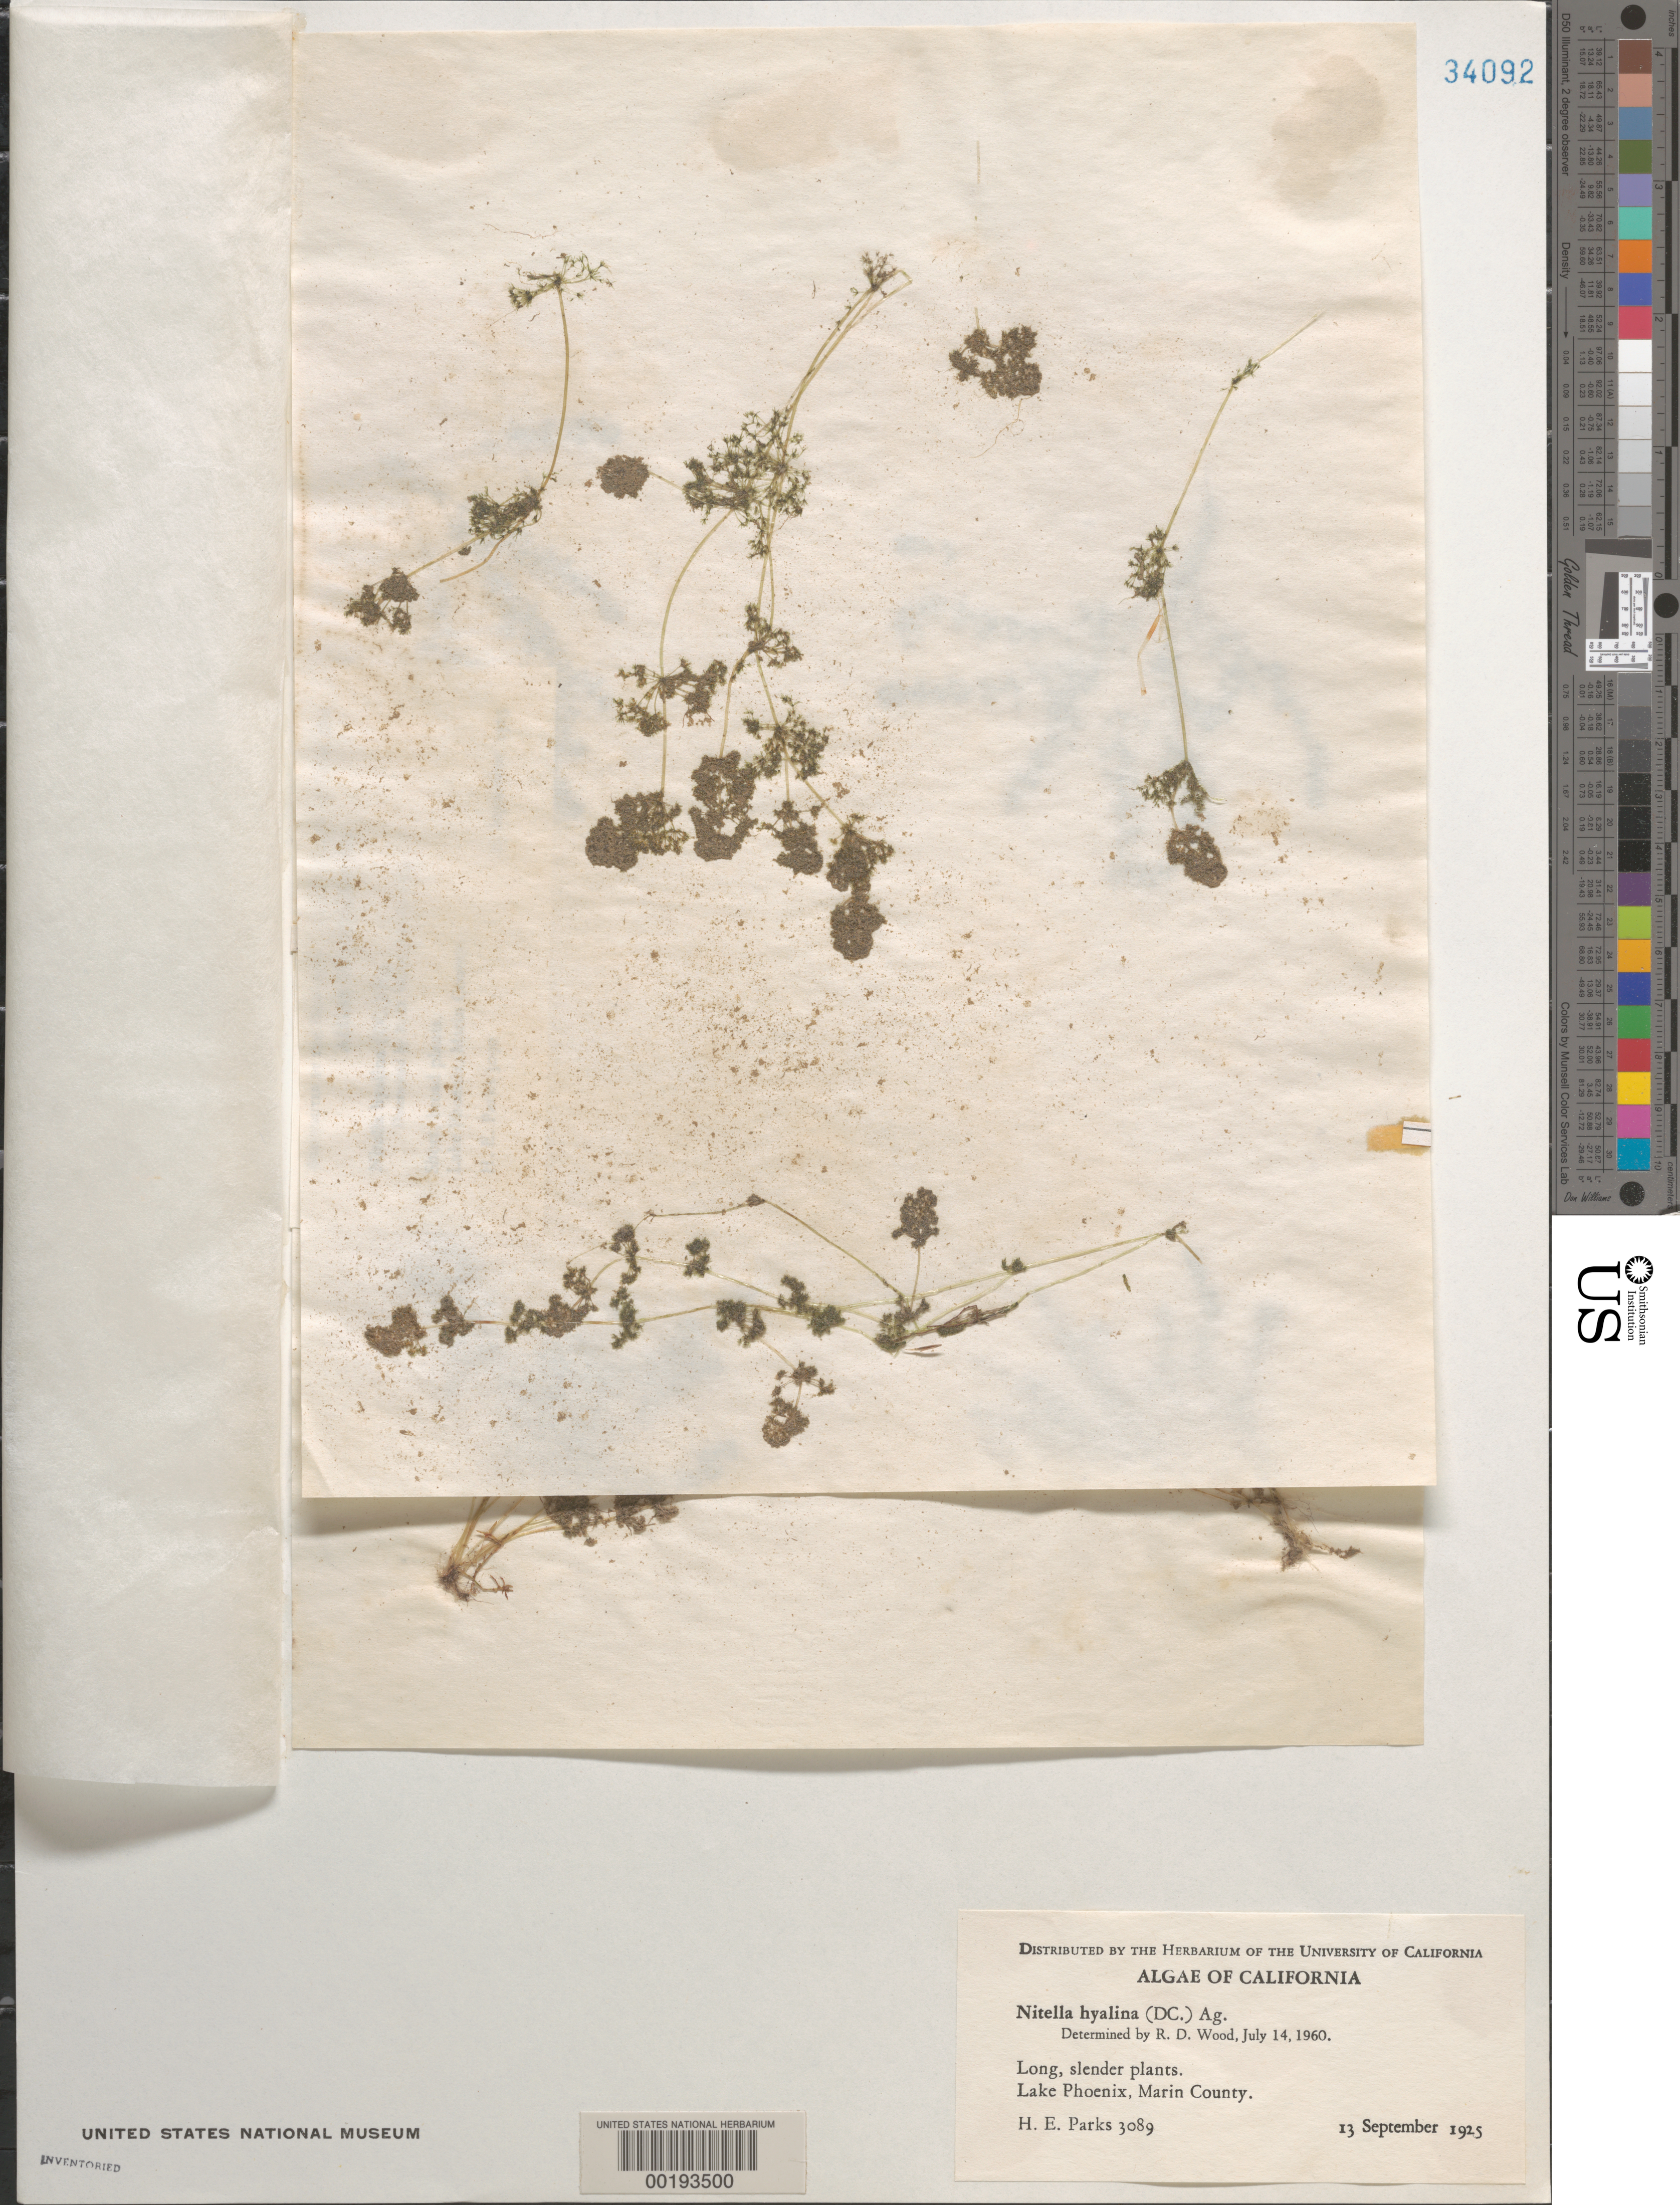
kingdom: Plantae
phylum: Charophyta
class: Charophyceae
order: Charales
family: Characeae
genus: Nitella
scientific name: Nitella hyalina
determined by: Wood, R. D.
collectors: H. E. Parks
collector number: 3089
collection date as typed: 13 Sep 1925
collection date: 1925-09-13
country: United States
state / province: California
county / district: Marin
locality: Lake Phoenix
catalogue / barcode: US 34092